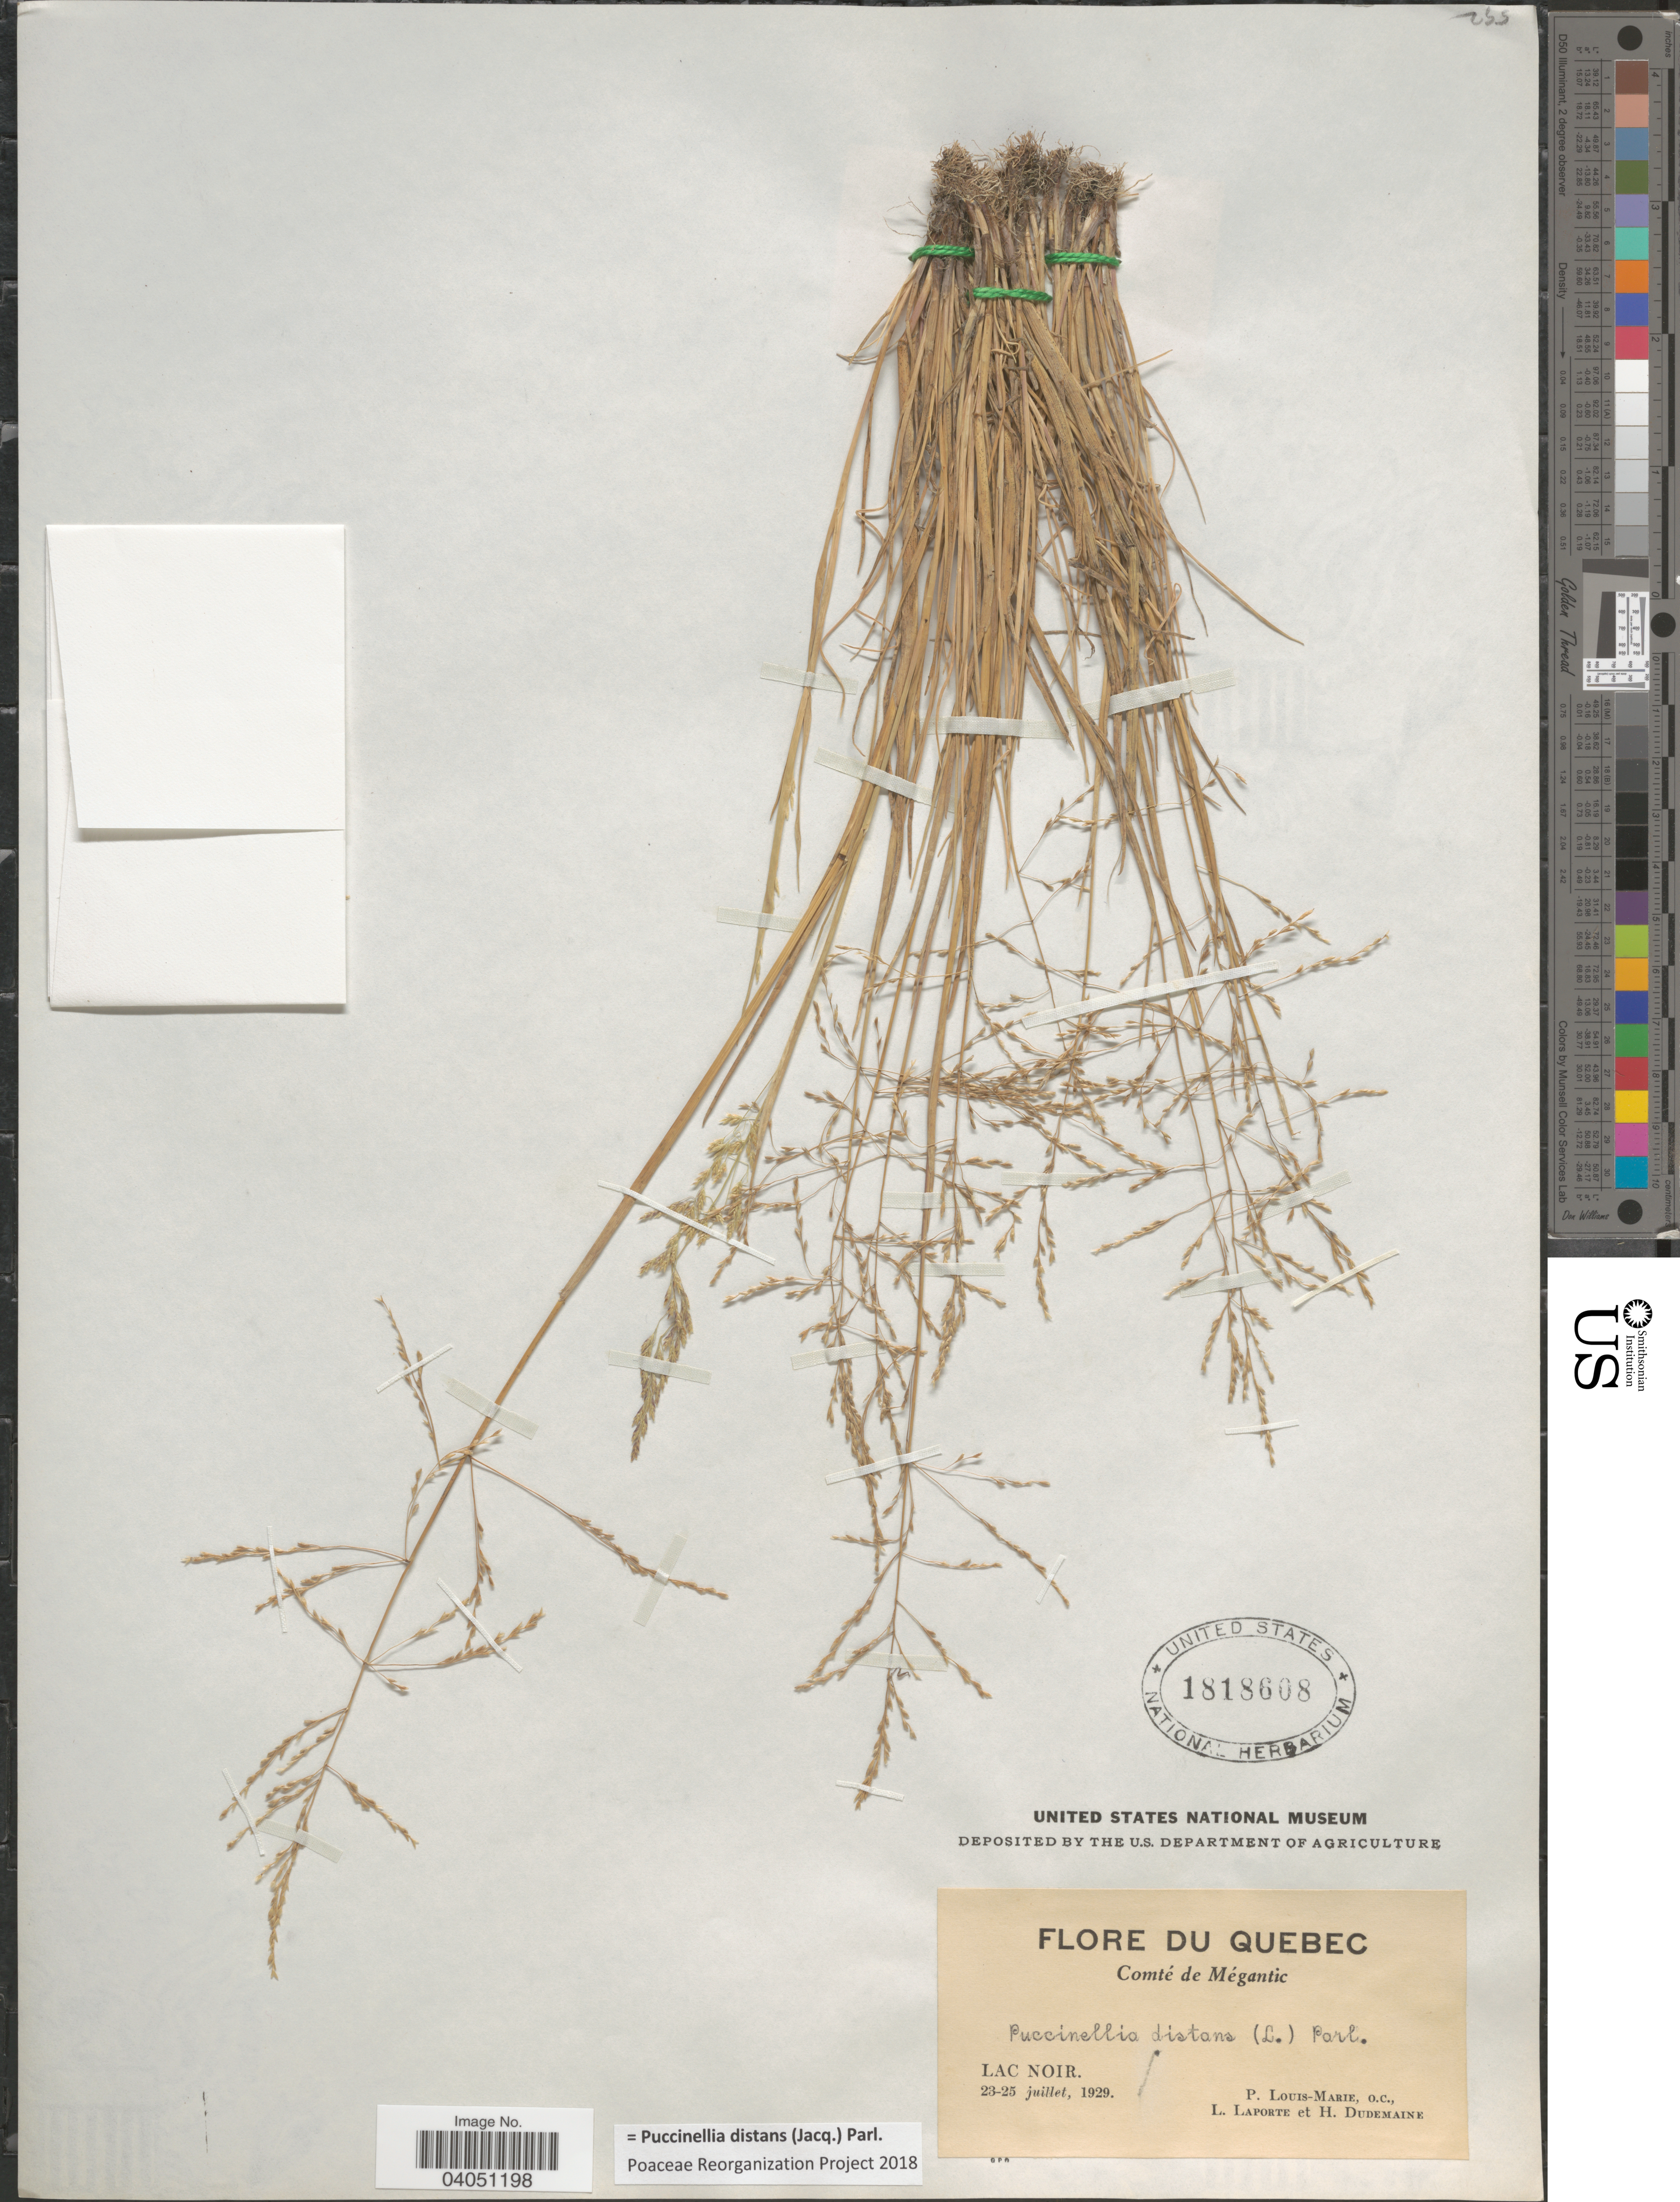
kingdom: Plantae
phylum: Tracheophyta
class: Liliopsida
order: Poales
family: Poaceae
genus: Puccinellia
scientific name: Puccinellia distans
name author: (Jacq.) Parl.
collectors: L.-M. LaLonde, L. Laporte & H. Dudemaine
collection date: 1929-07-23/1929-07-25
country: Canada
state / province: Quebec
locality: Comté de Mégantic. Lac Noir.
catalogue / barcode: US 1818608